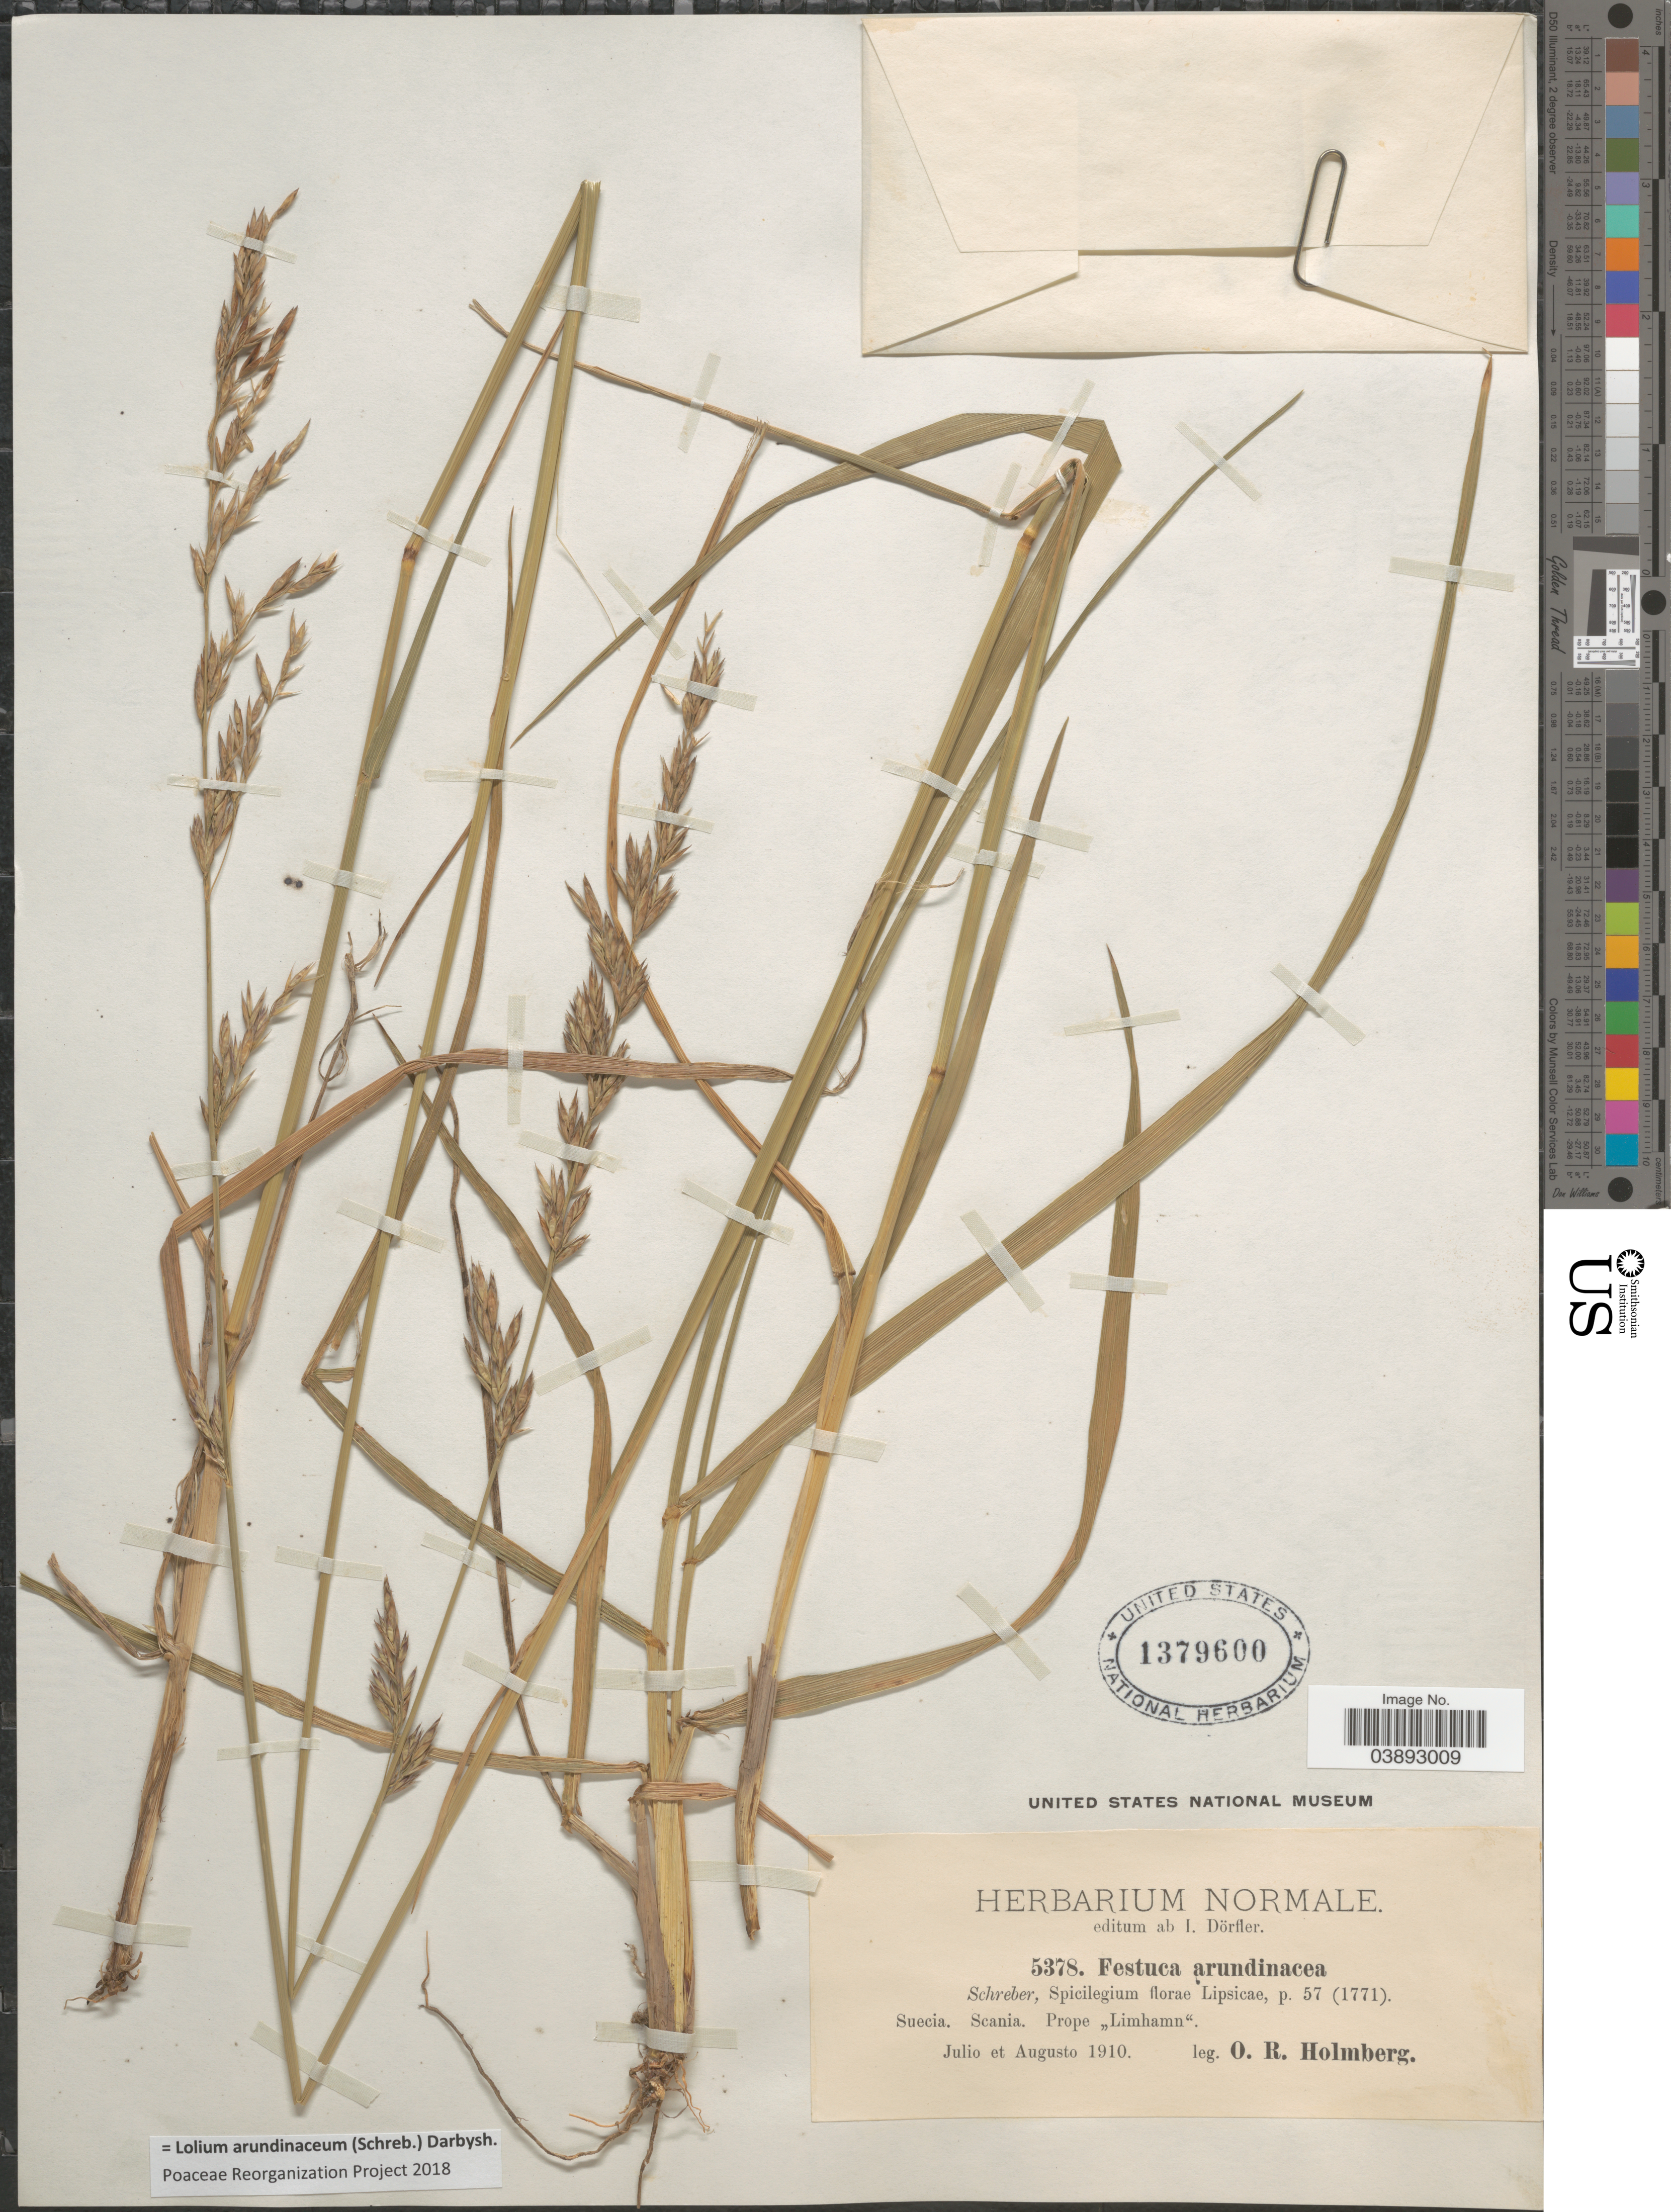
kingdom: Plantae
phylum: Tracheophyta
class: Liliopsida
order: Poales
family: Poaceae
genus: Lolium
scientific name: Lolium arundinaceum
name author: (Schreb.) Darbysh.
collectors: O. Holmberg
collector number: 5378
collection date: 1910-07/1910-08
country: Sweden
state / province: Skåne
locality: Suecia. Scania. Prope "Limhamn".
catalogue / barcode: US 1379600